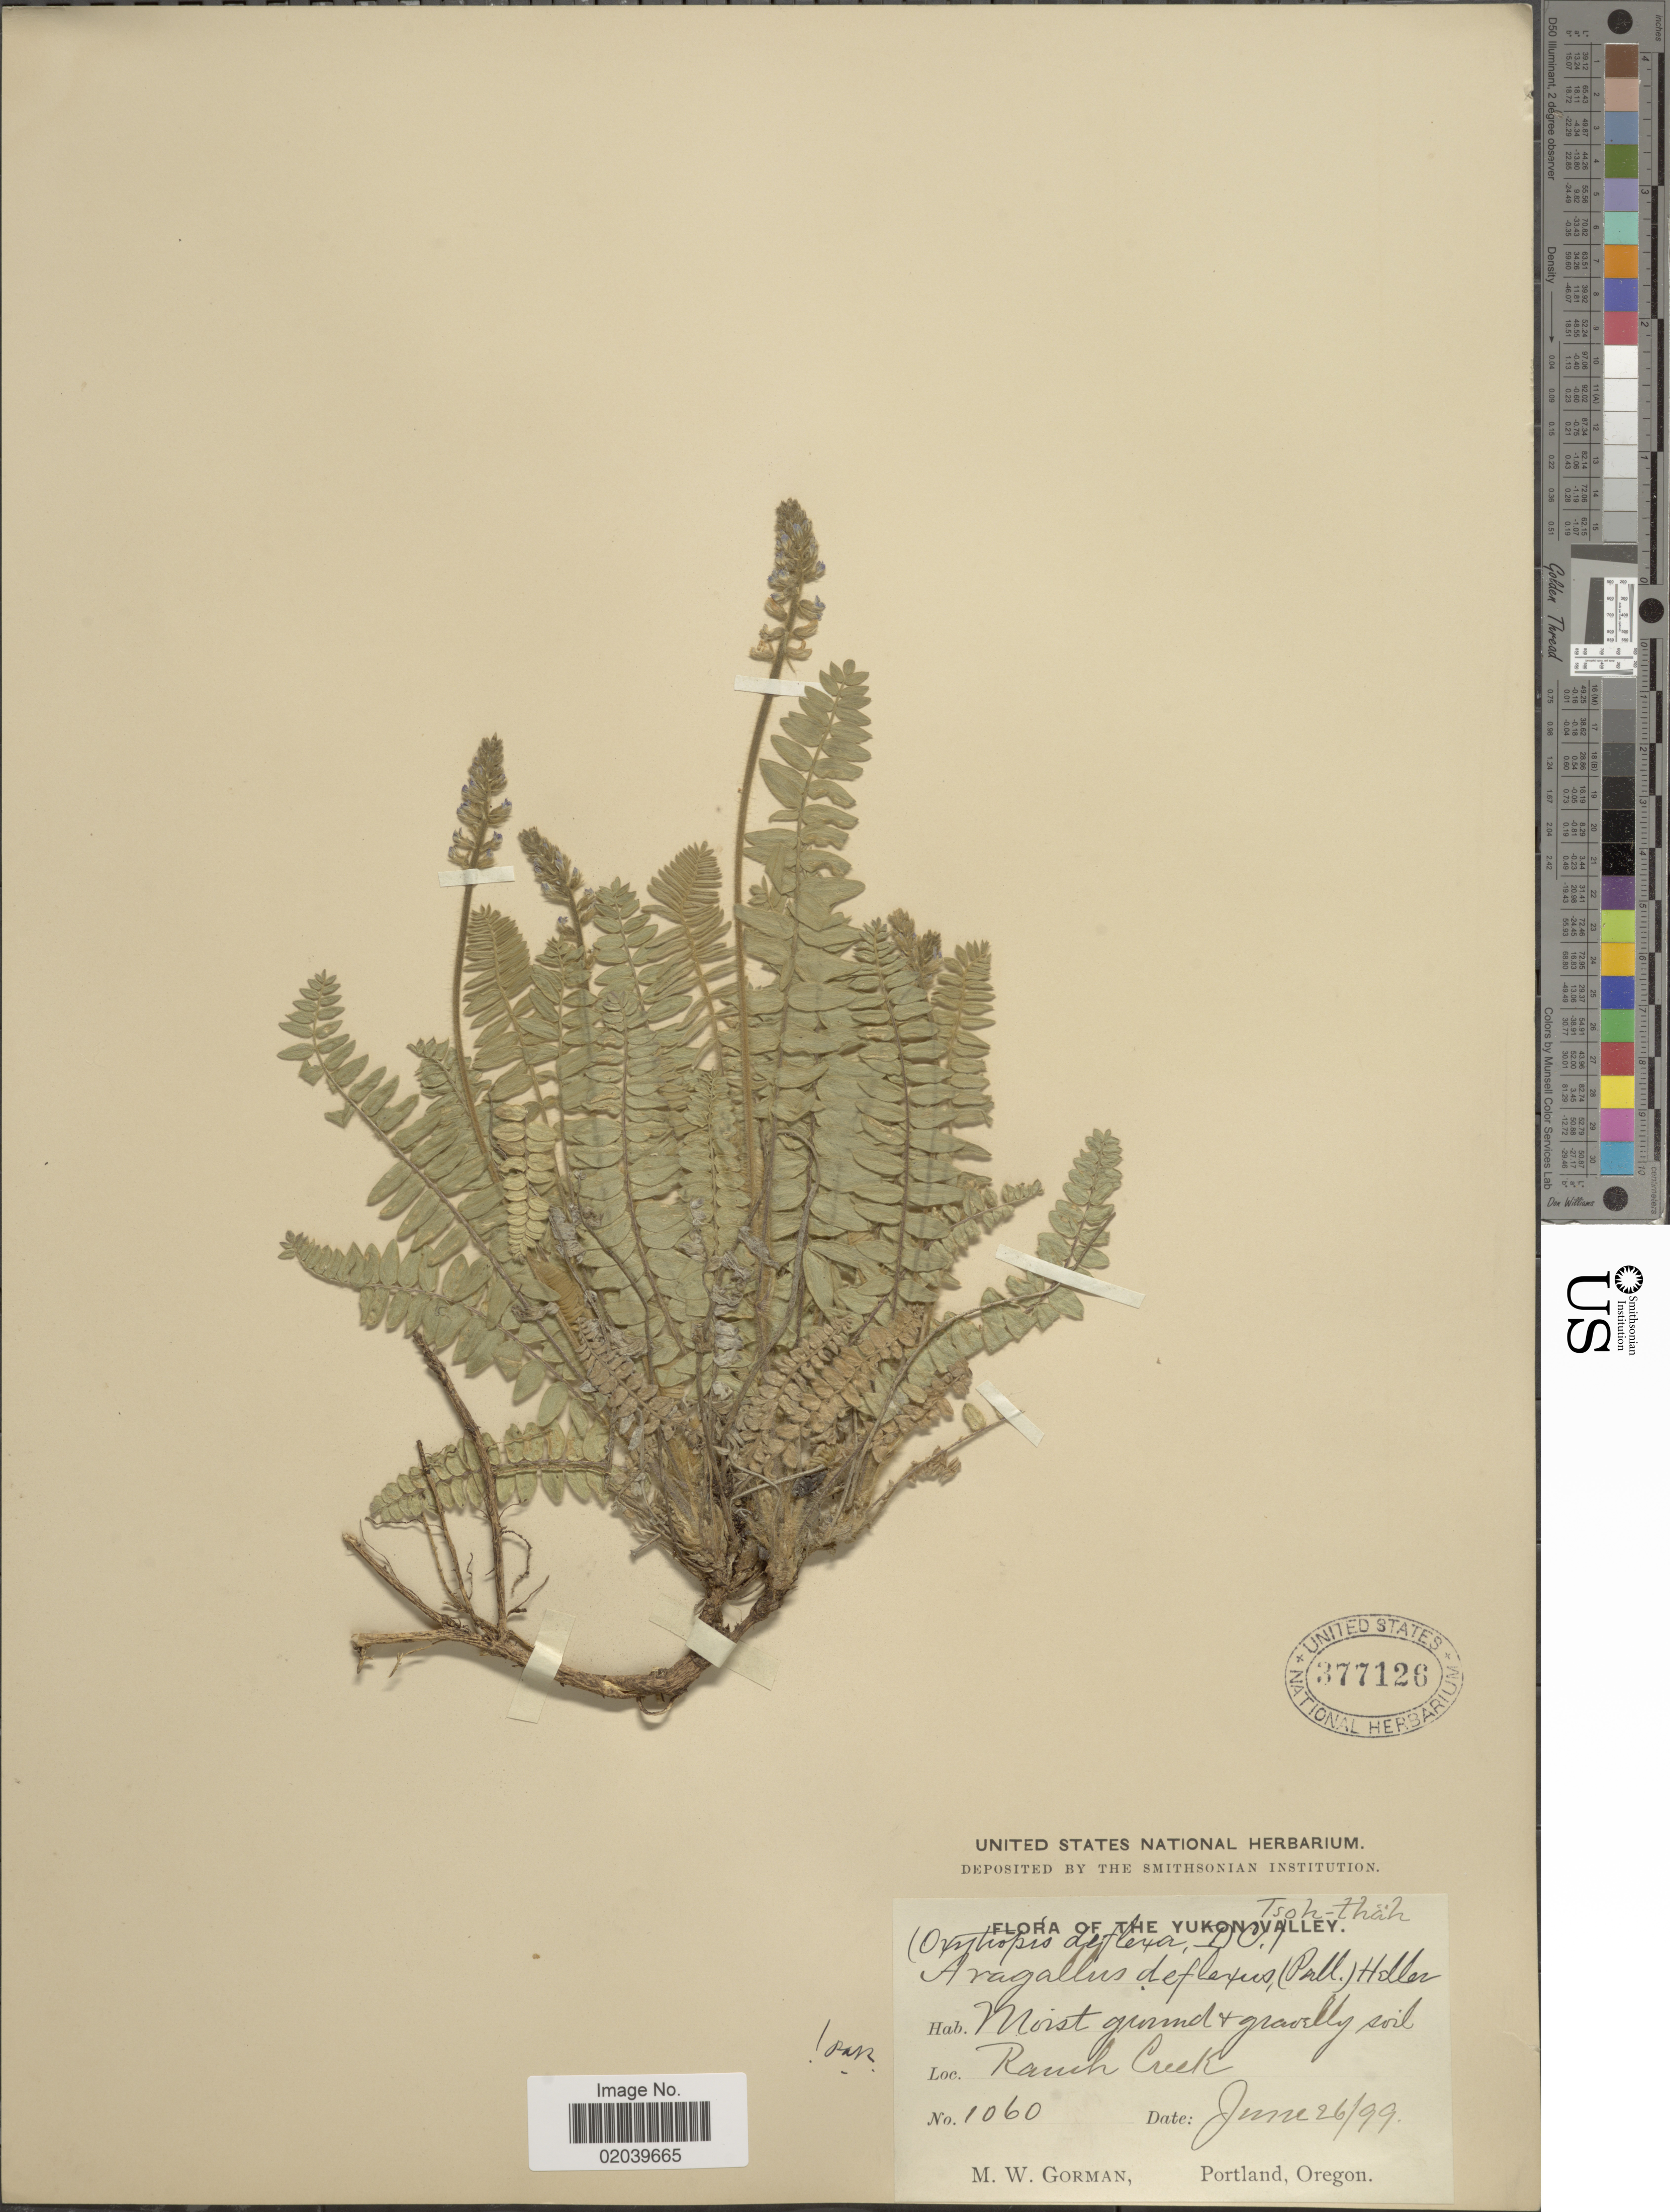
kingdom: Plantae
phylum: Tracheophyta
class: Magnoliopsida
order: Fabales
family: Fabaceae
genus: Oxytropis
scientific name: Oxytropis deflexa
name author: (Pall.) DC.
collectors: M. W. Gorman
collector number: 1060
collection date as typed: Transcribed d/m/y: 26/6/99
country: Canada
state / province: Yukon Territory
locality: The Yukon Valley, Tsoh-thah, Ranch Creek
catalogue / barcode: US 377126